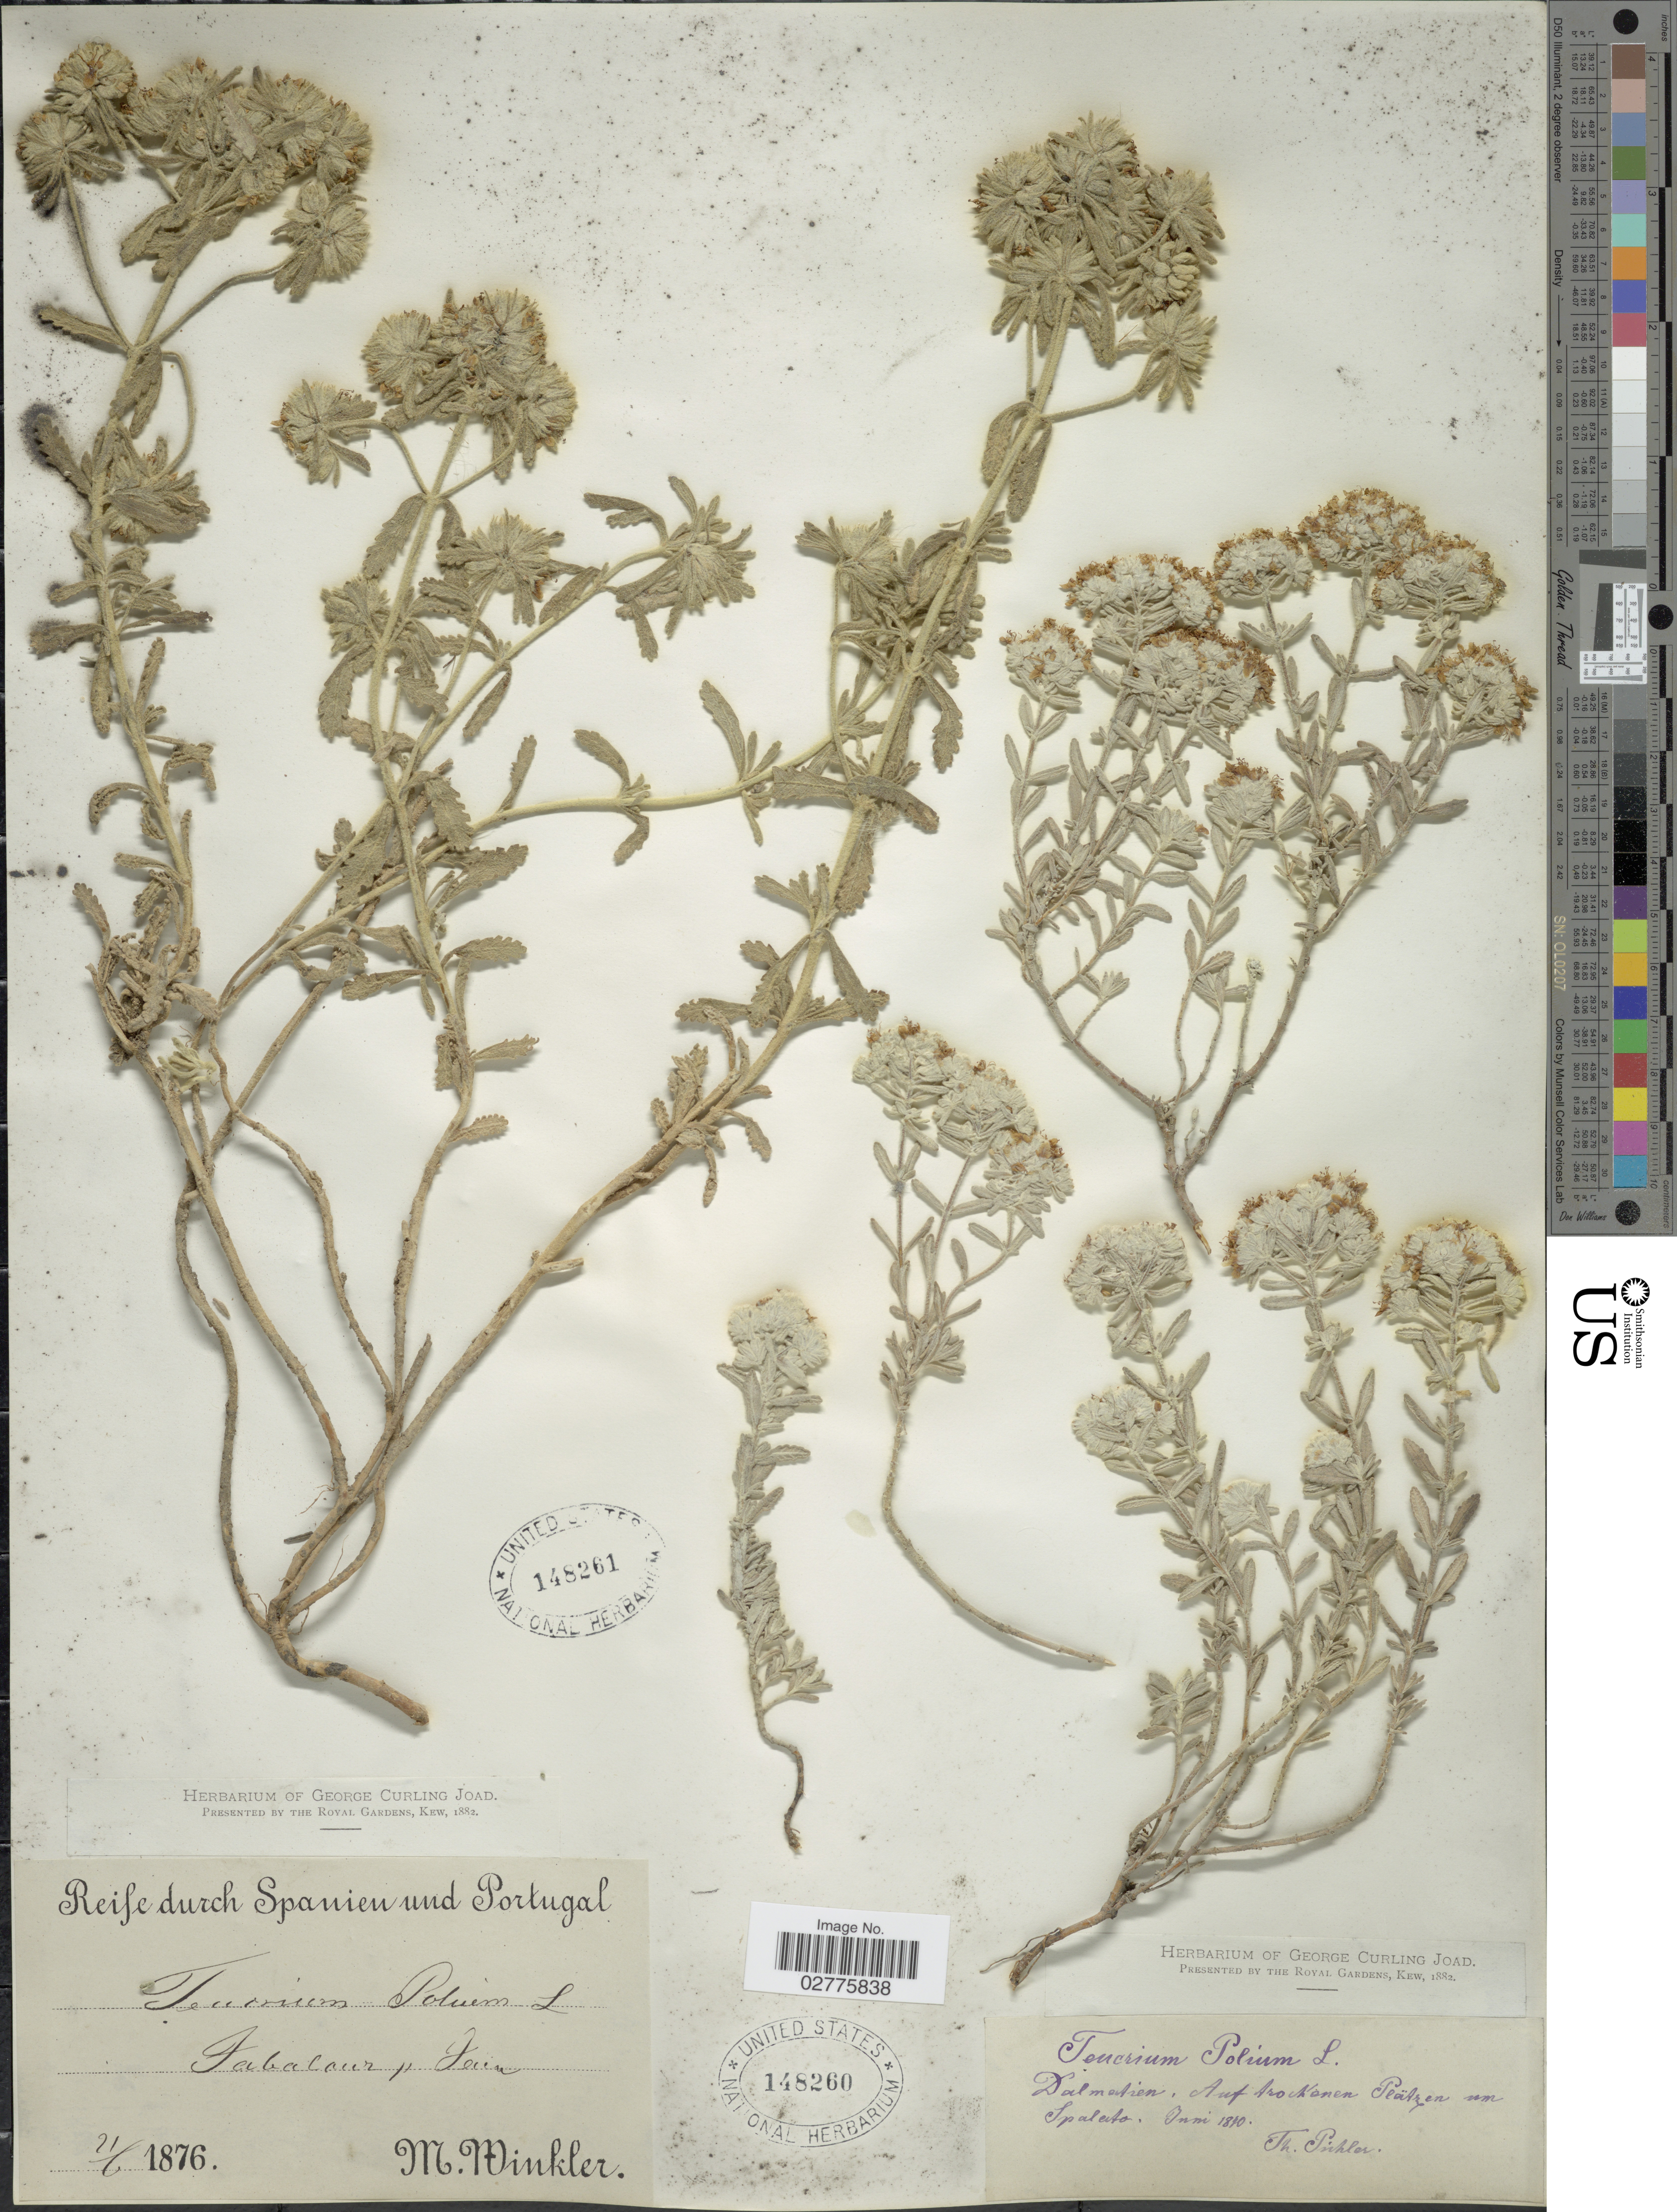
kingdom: Plantae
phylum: Tracheophyta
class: Magnoliopsida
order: Lamiales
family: Lamiaceae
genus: Teucrium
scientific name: Teucrium polium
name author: L.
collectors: M. Winkler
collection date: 1876-06-21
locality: Tabacour, Jein. Spanien und Portugal.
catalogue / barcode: US 148261